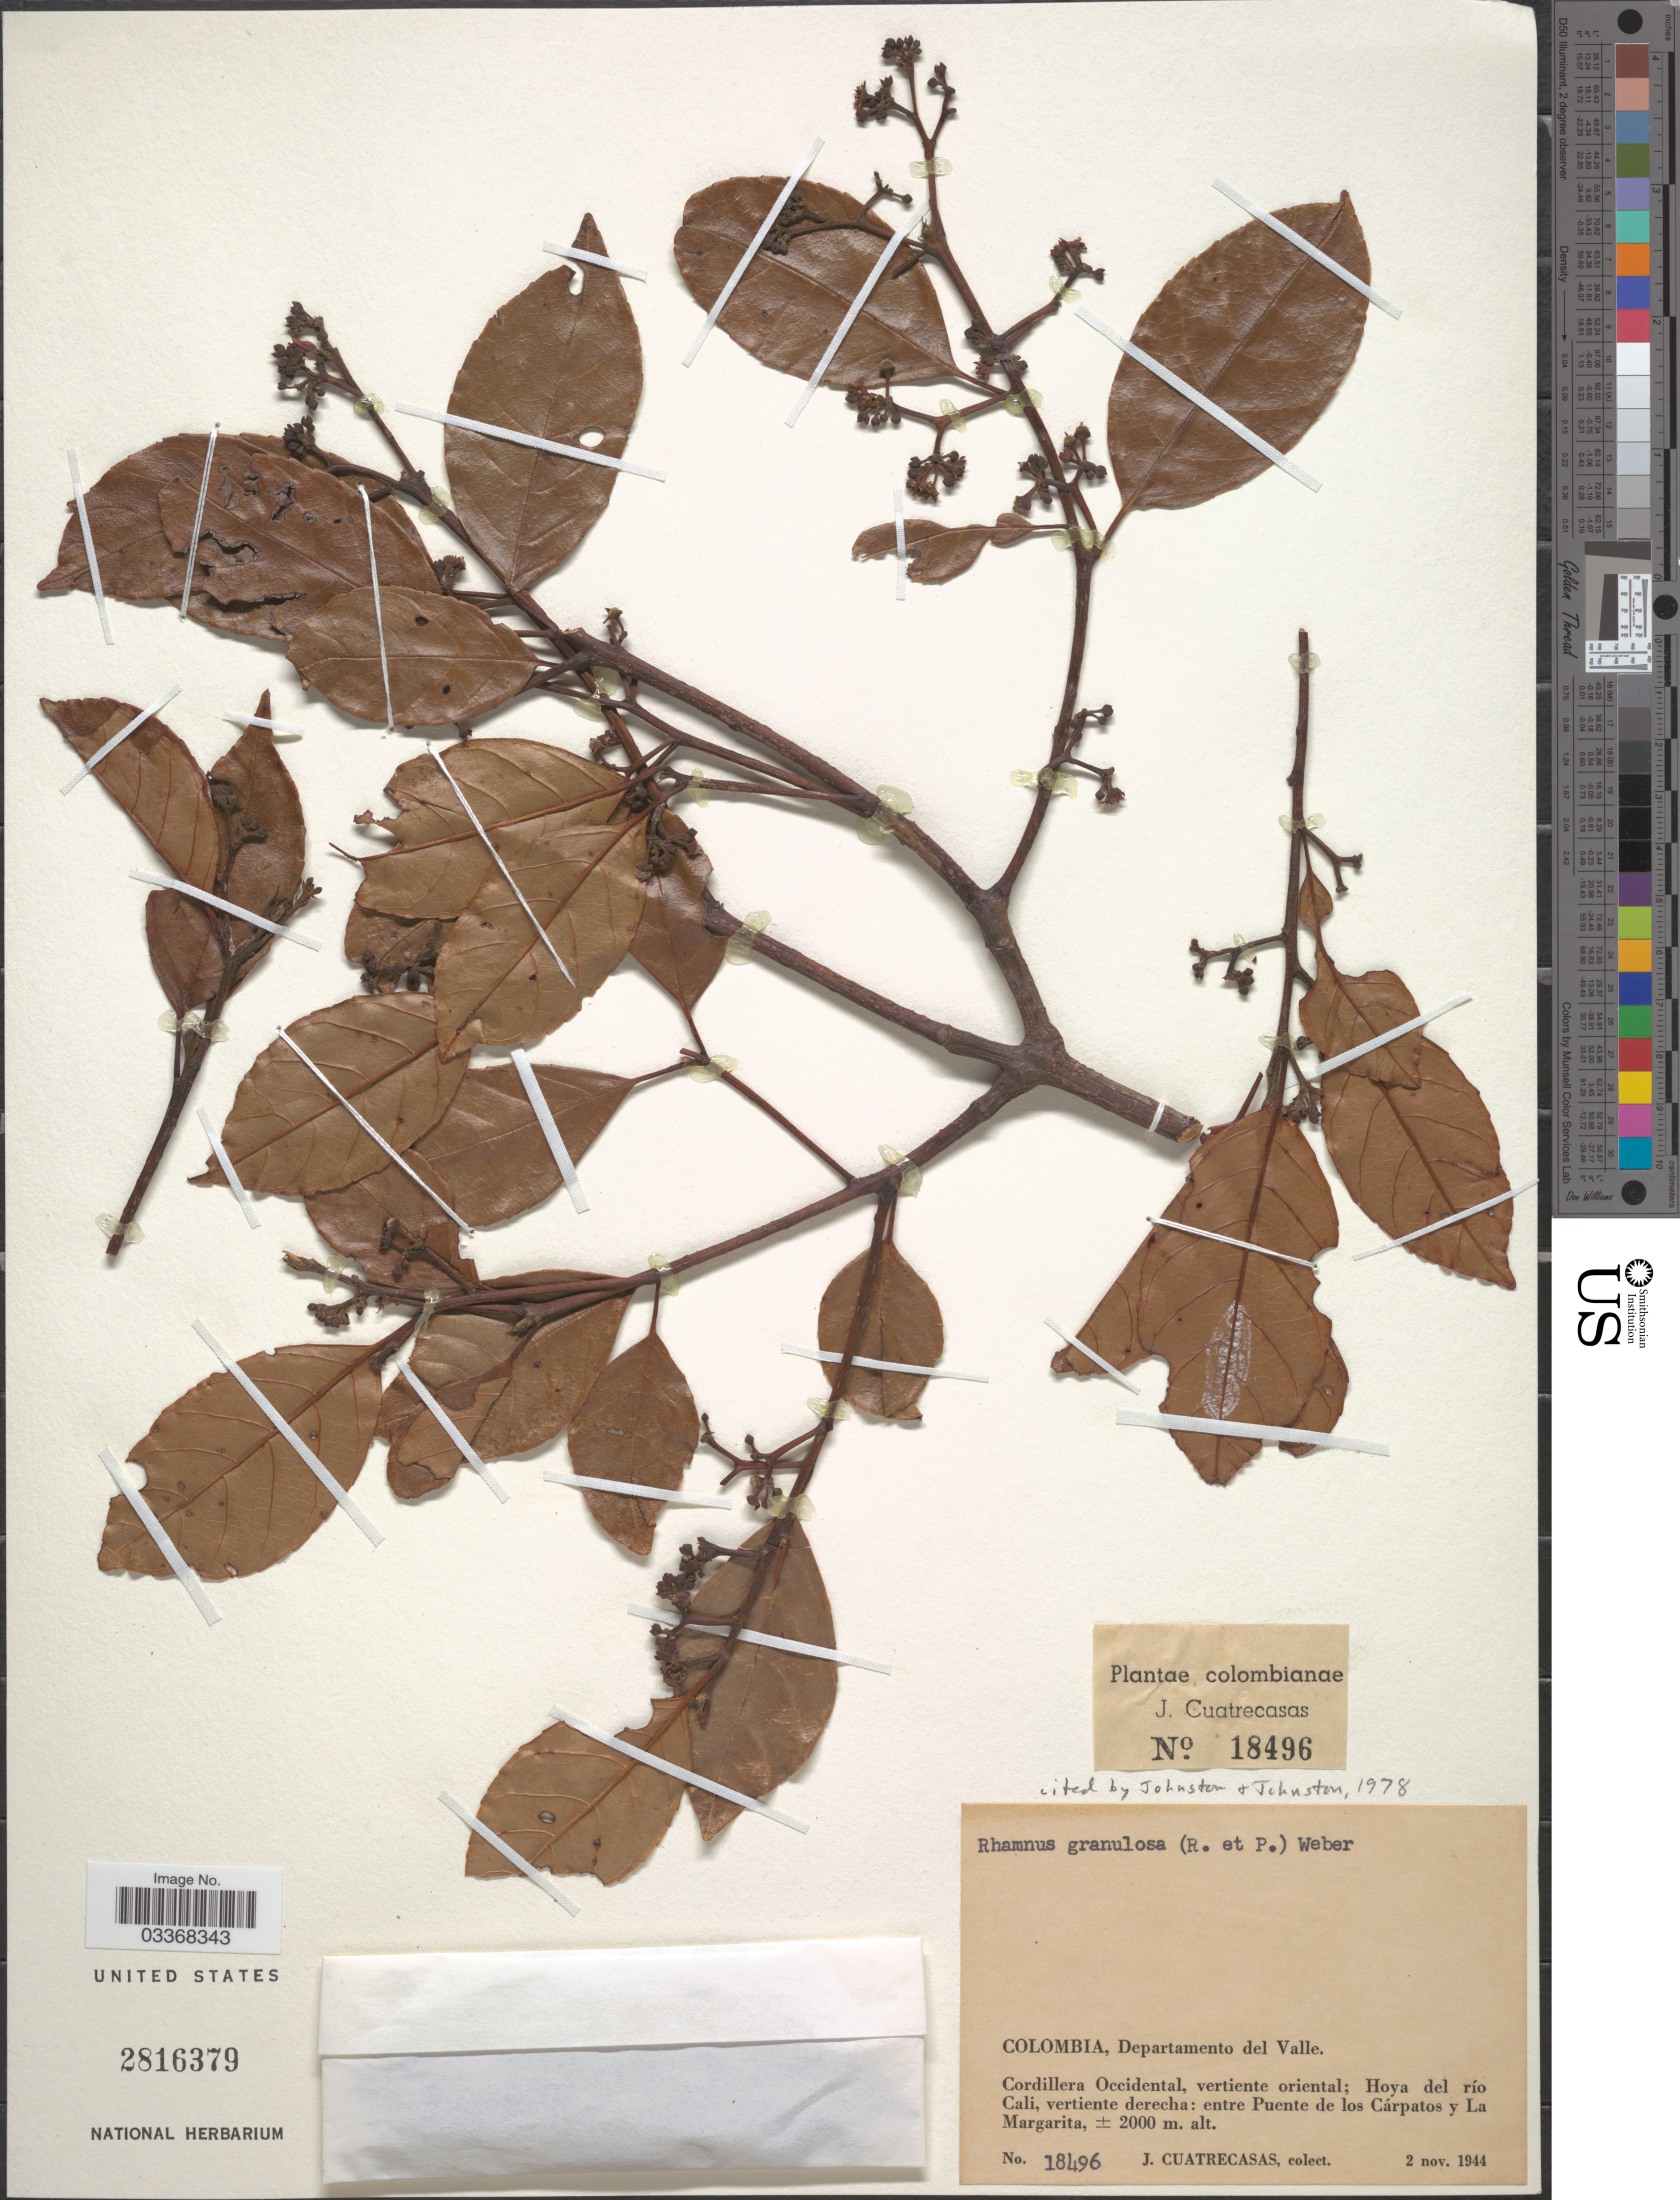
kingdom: Plantae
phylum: Tracheophyta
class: Magnoliopsida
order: Rosales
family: Rhamnaceae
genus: Frangula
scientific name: Frangula granulosa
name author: (Ruiz & Pav.) Grubov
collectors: J. Cuatrecasas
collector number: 18496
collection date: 1944-11-02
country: Colombia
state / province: Valle del Cauca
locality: Departamento del Valle. Cordillera Occidental, vertiente oriental; Hoya del río Cali, vertiente derecha: entre Puente de los Cárpatos y La Margarita.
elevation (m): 2000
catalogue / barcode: US 2816379